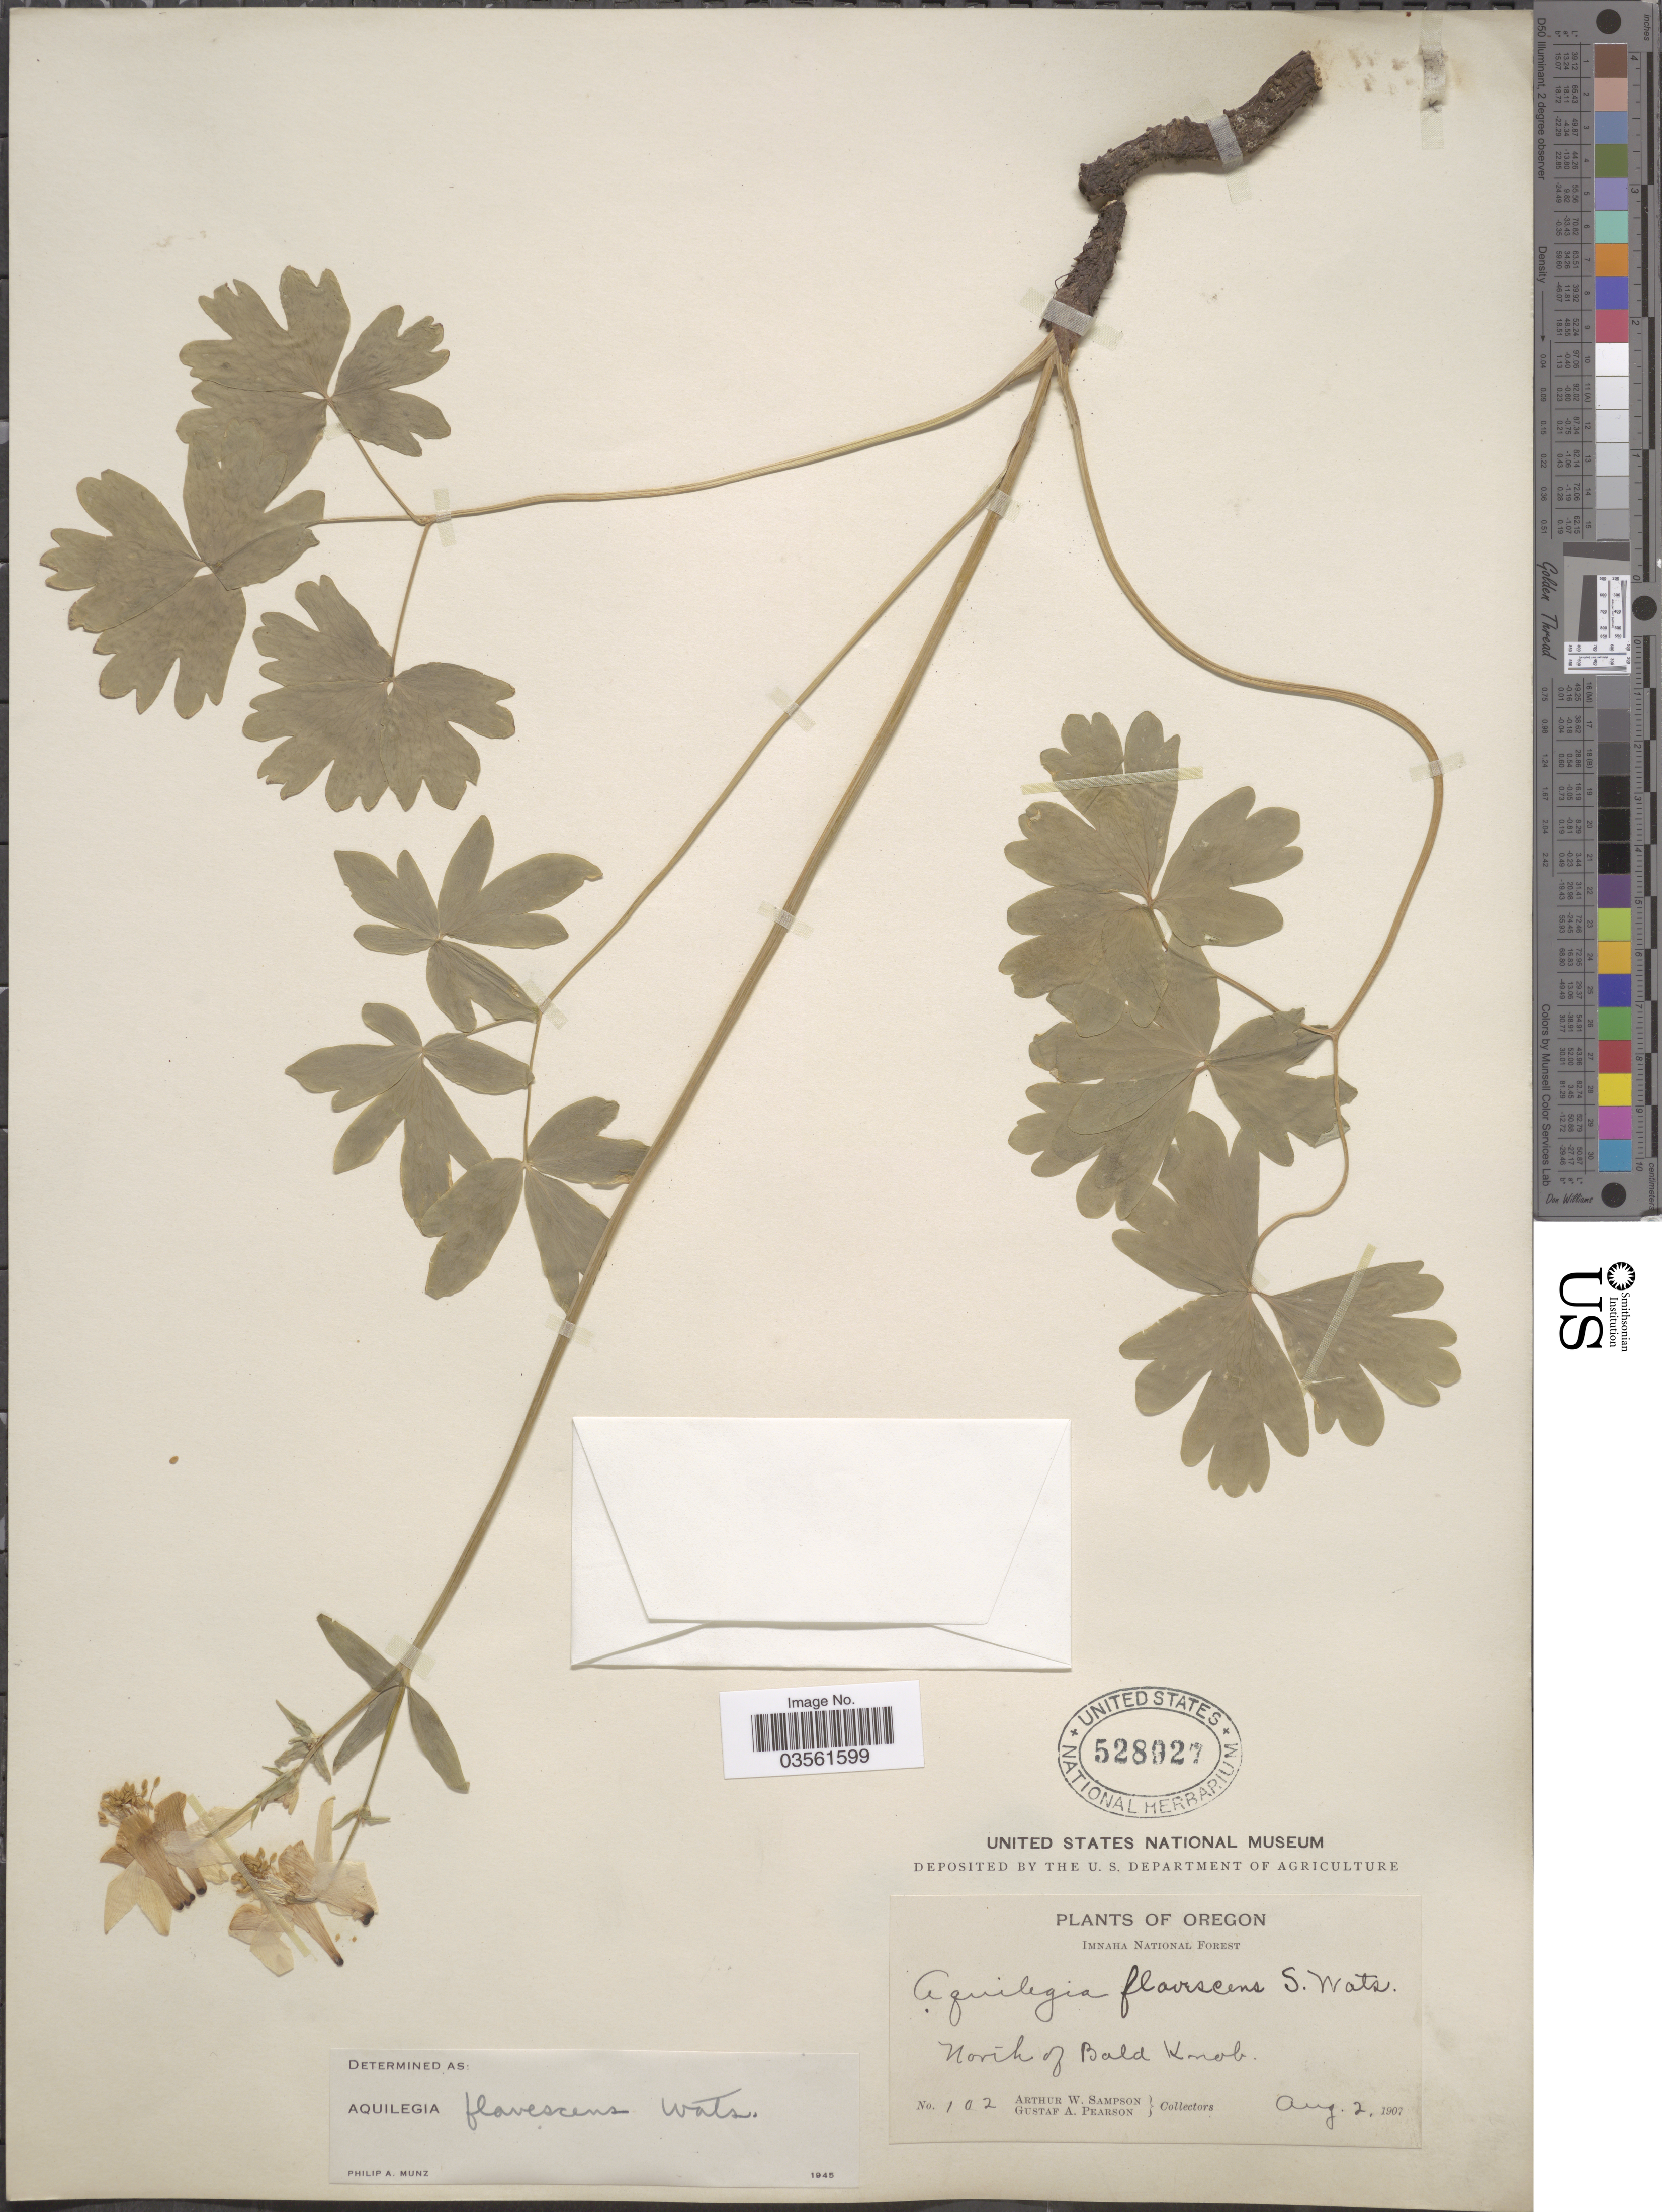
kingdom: Plantae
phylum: Tracheophyta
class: Magnoliopsida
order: Ranunculales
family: Ranunculaceae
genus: Aquilegia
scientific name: Aquilegia flavescens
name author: S. Watson in C. King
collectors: A. Sampson & G. Pearson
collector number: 102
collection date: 1907-08-02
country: United States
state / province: Oregon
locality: Imnaha National Forest. North of Bald Knob.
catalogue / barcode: US 528927